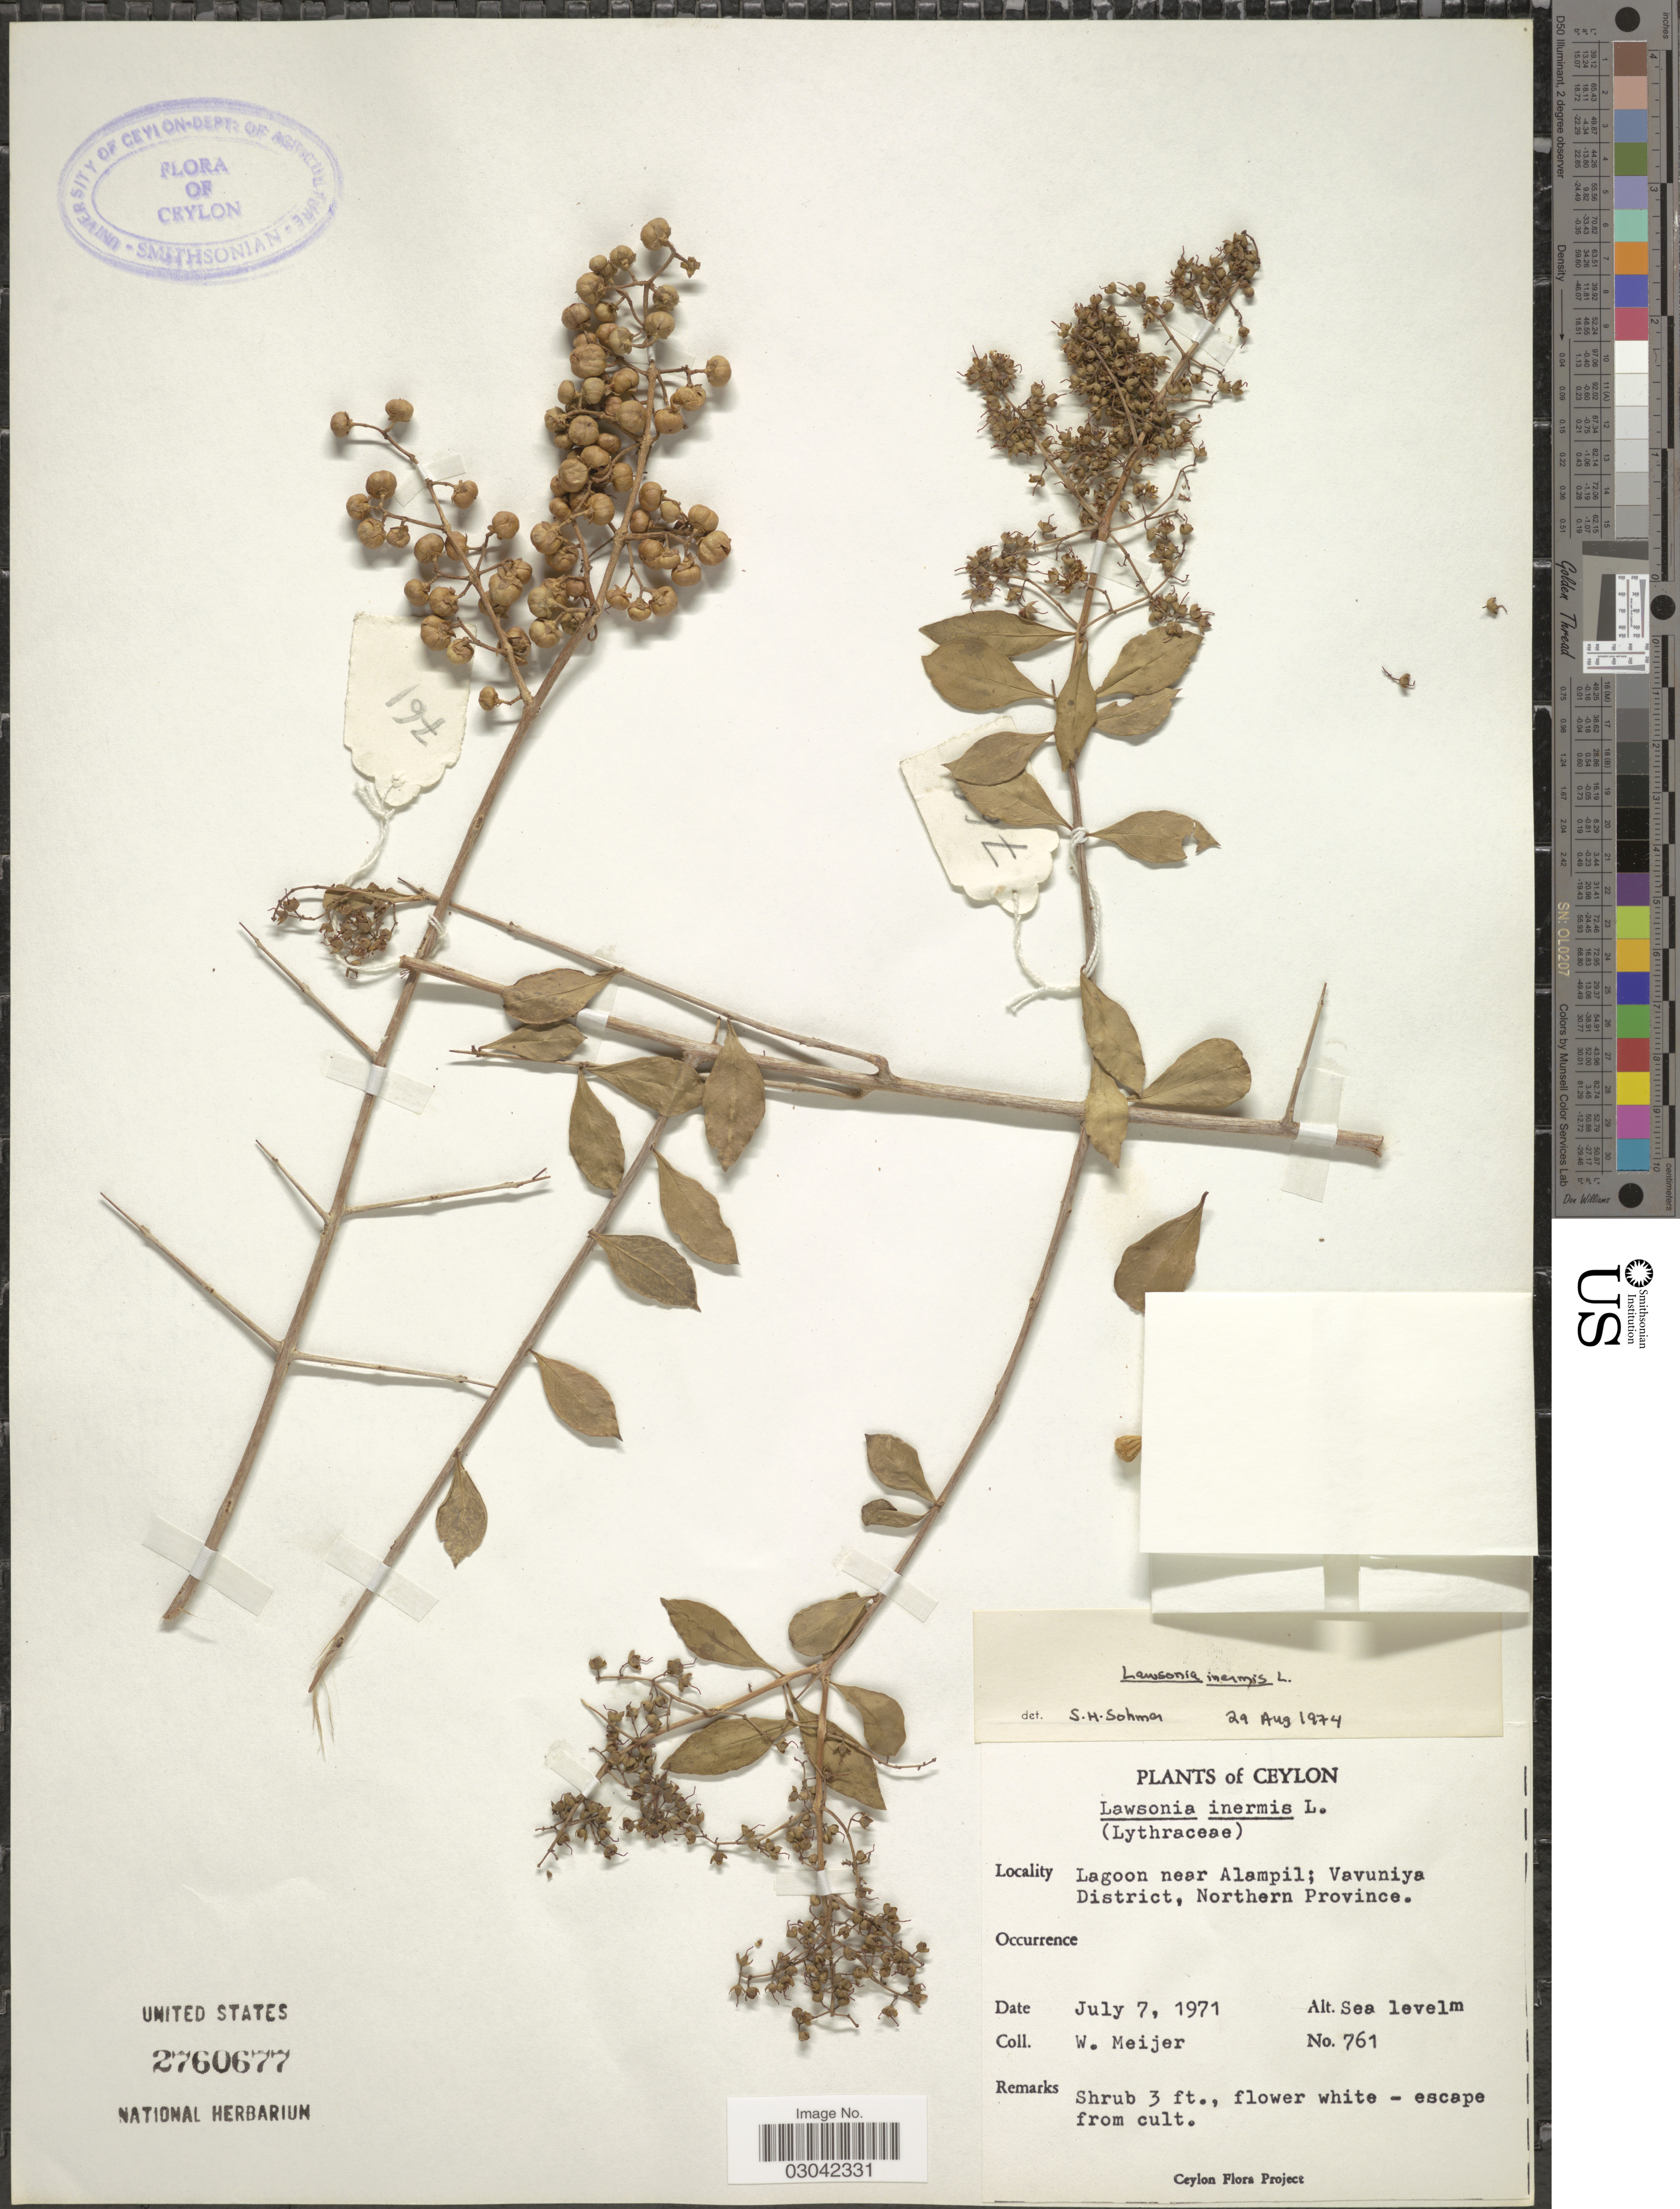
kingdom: Plantae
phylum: Tracheophyta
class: Magnoliopsida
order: Myrtales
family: Lythraceae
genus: Lawsonia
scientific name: Lawsonia inermis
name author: L.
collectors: W. Meijer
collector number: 761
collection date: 1971-07-07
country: Sri Lanka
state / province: Northern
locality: Ceylon. Lagoon near Alampil; Vavuniya District.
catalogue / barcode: US 2760677